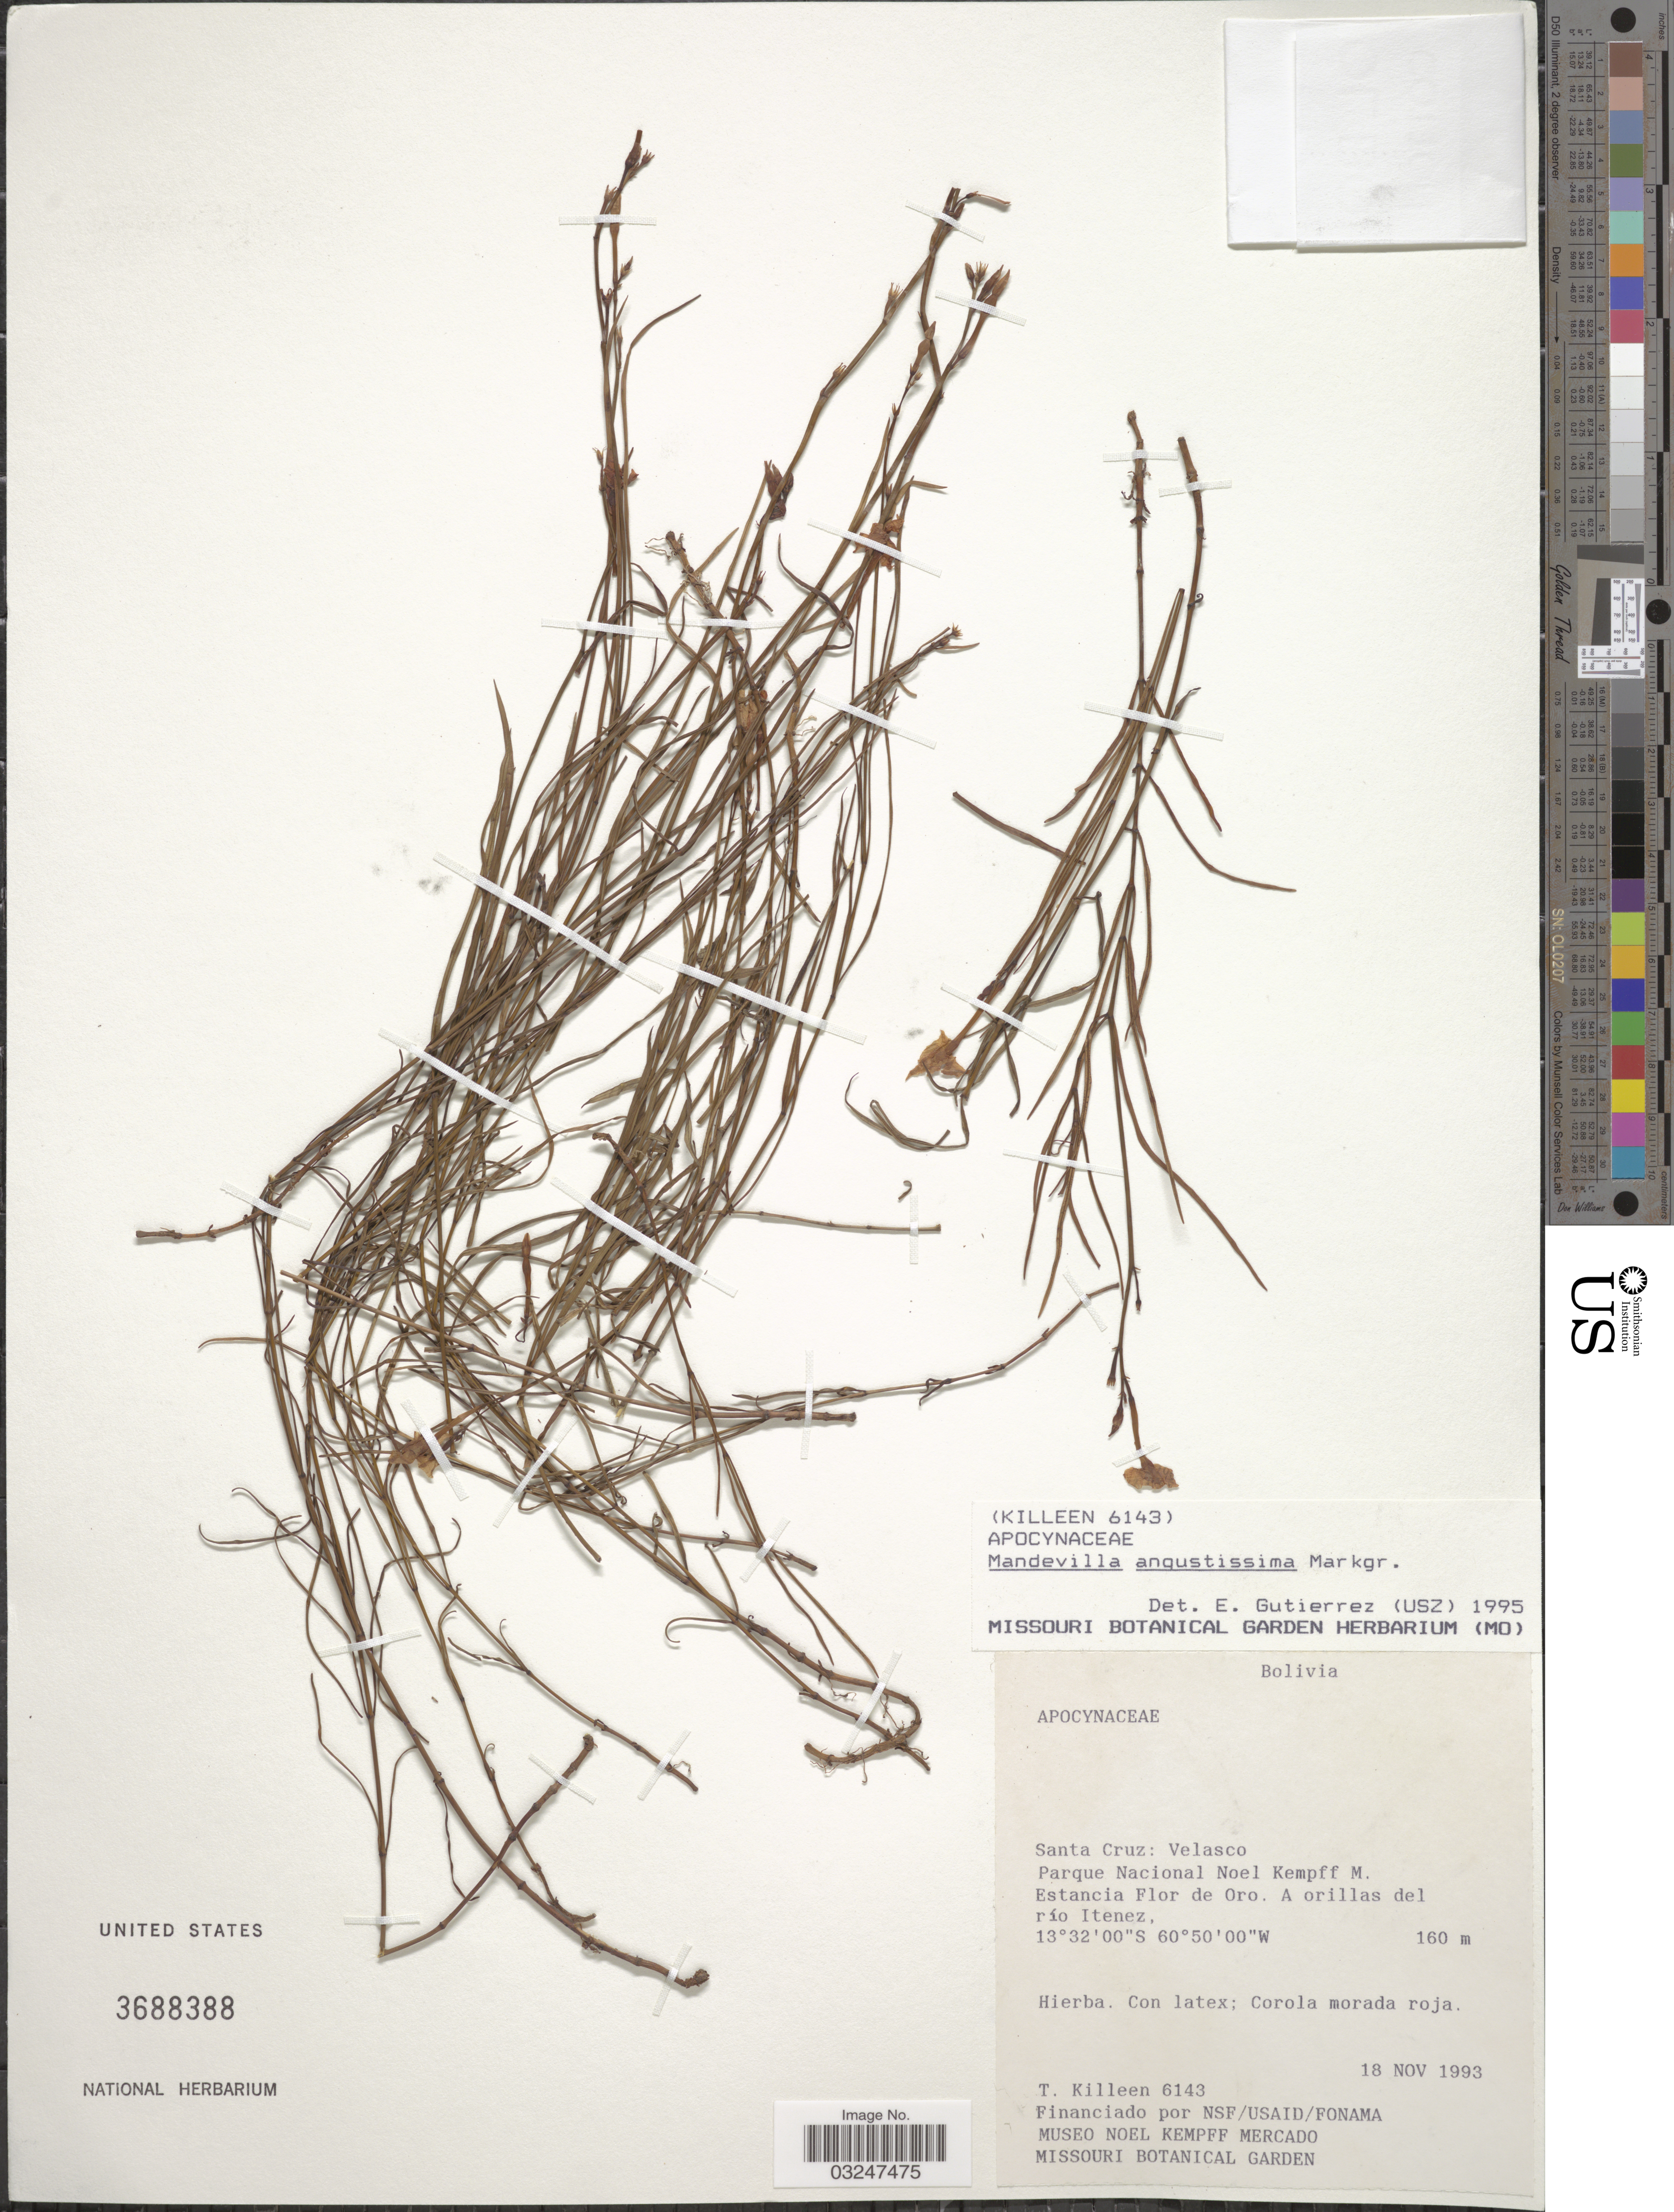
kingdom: Plantae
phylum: Tracheophyta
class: Magnoliopsida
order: Gentianales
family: Apocynaceae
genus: Mandevilla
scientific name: Mandevilla angustissima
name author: Markgr.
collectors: T. J. Killeen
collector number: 6143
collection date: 1993-11-18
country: Bolivia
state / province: Santa Cruz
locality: Velasco, Parque Nacional Noel Kempff M., Estancia Flor de Oro. A orillas del río Itenez.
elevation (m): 160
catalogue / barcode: US 3688388